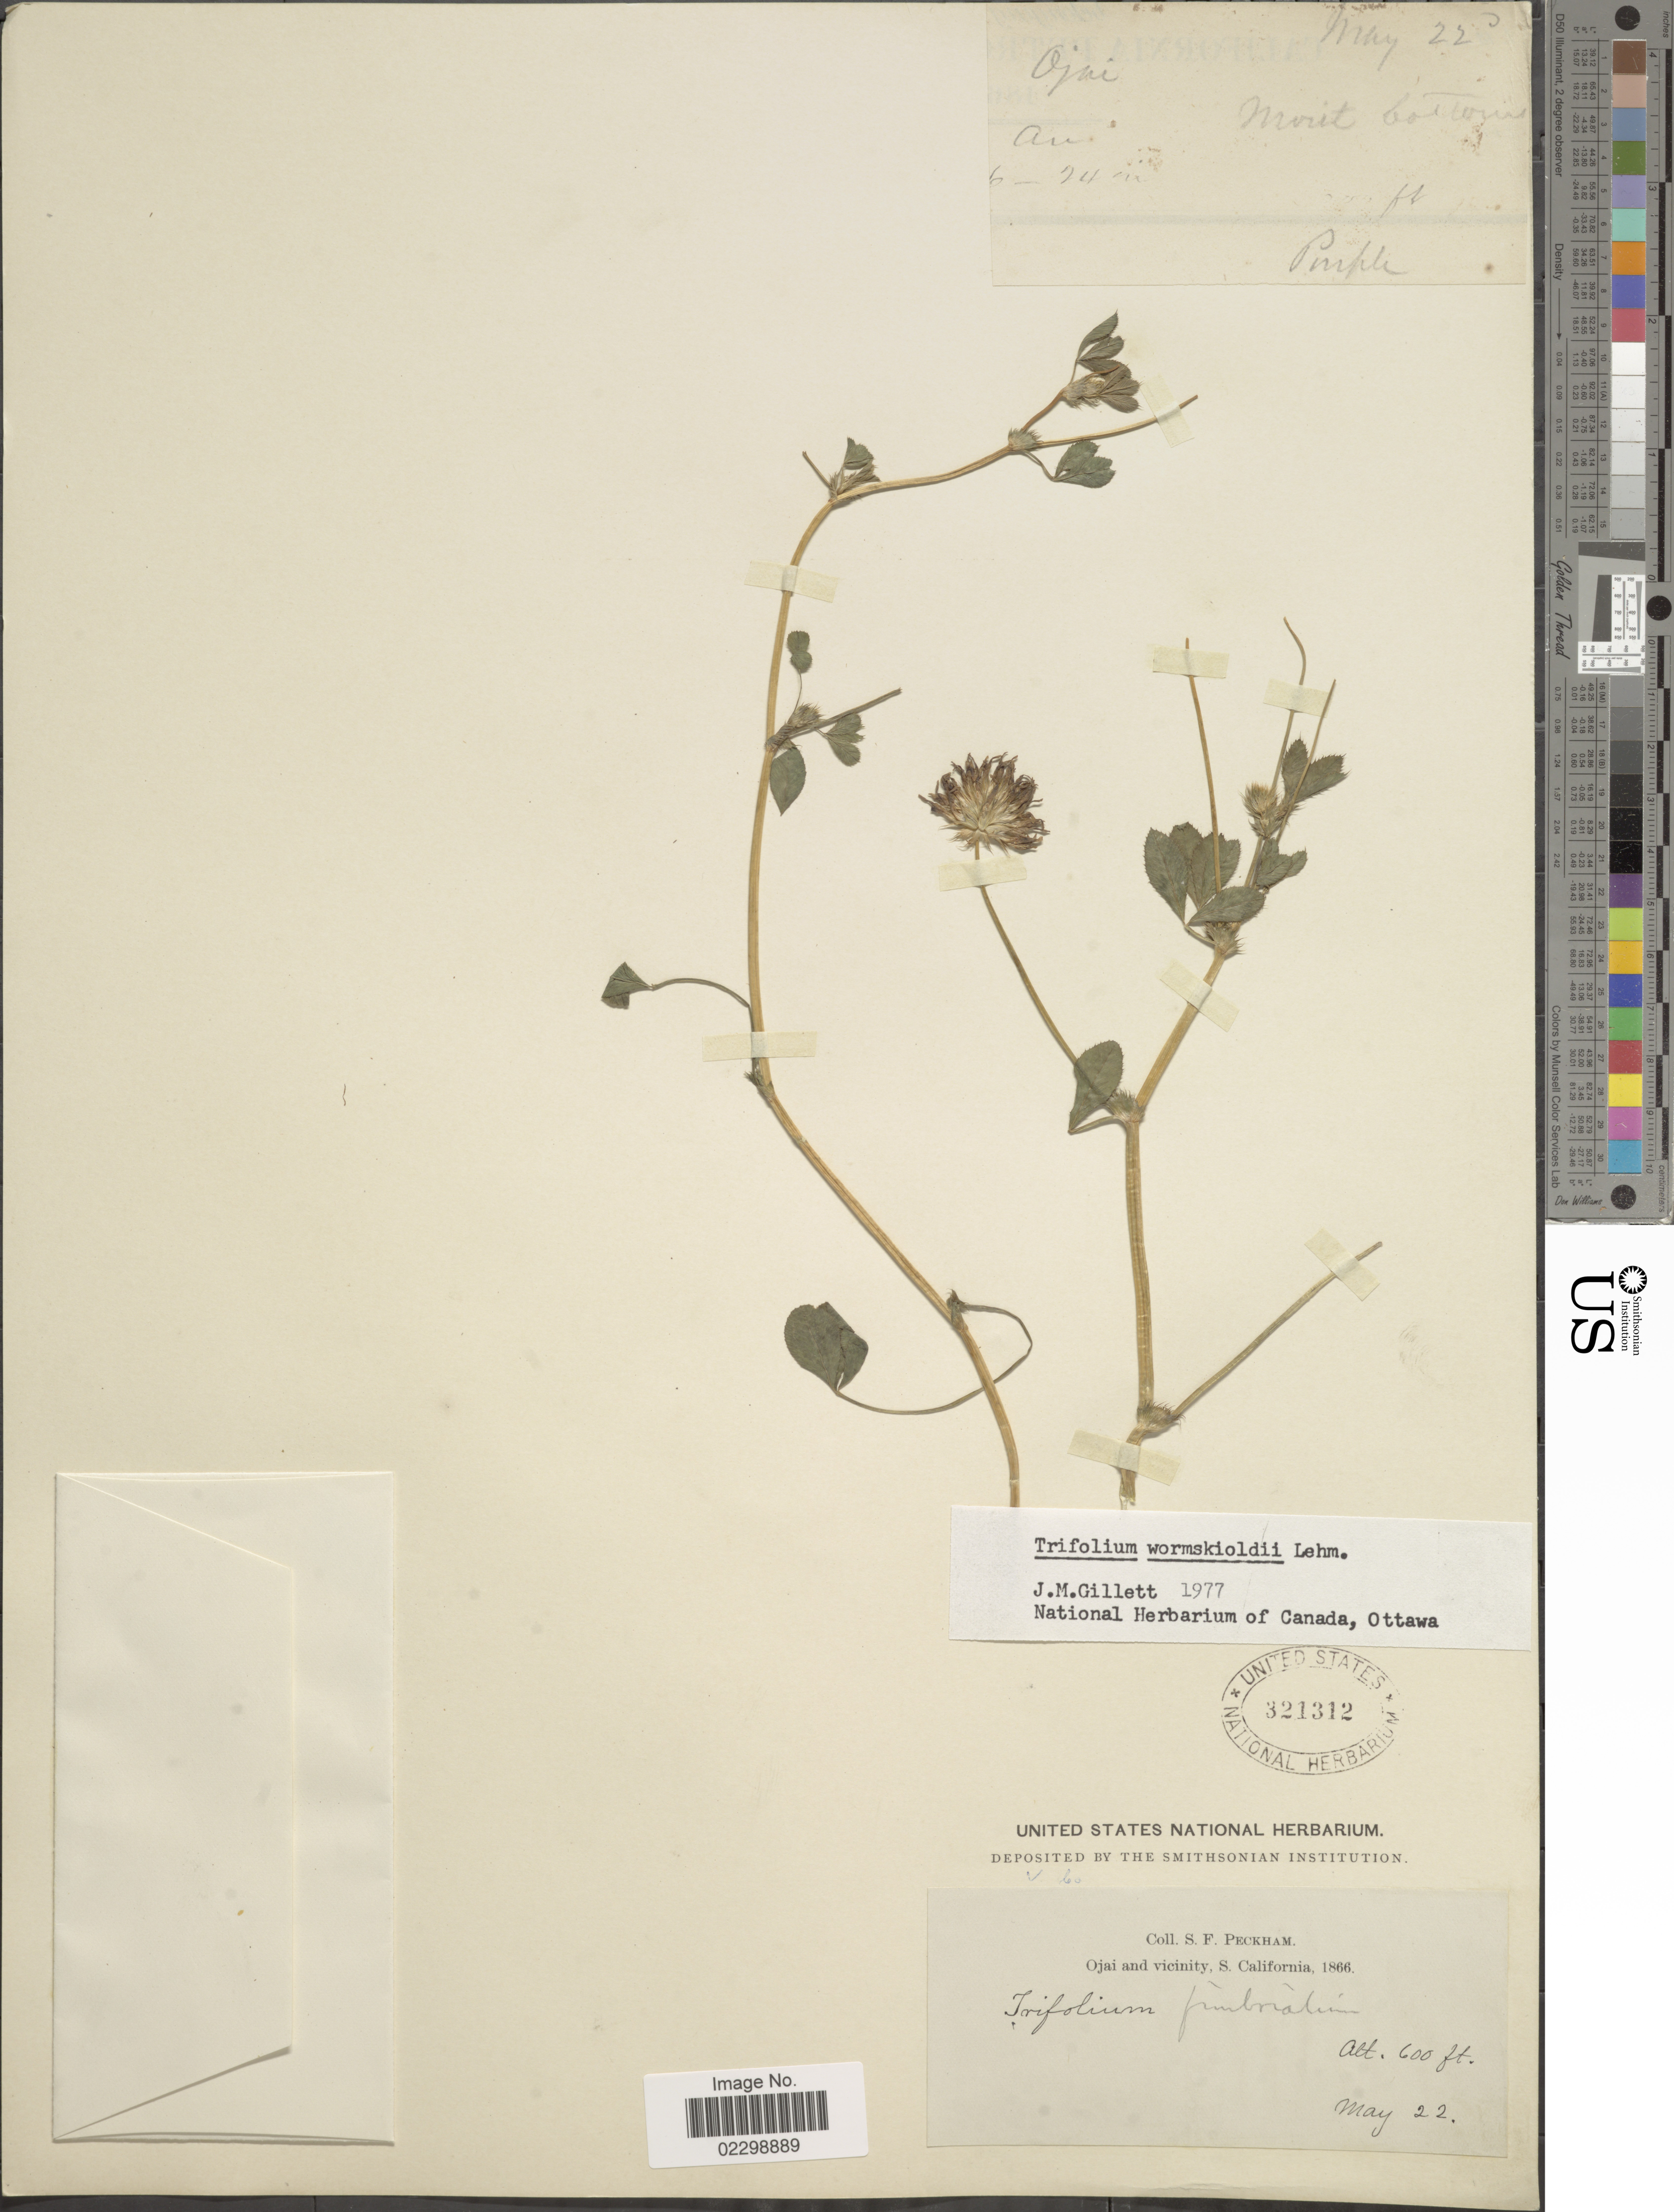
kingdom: Plantae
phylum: Tracheophyta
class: Magnoliopsida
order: Fabales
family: Fabaceae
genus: Trifolium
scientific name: Trifolium wormskioldii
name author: Lehm.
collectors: S. Peckham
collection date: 1866-05-22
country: United States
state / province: California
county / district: Ventura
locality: Ojai and vicinity, S. California, moist bottoms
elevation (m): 183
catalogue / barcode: US 321312